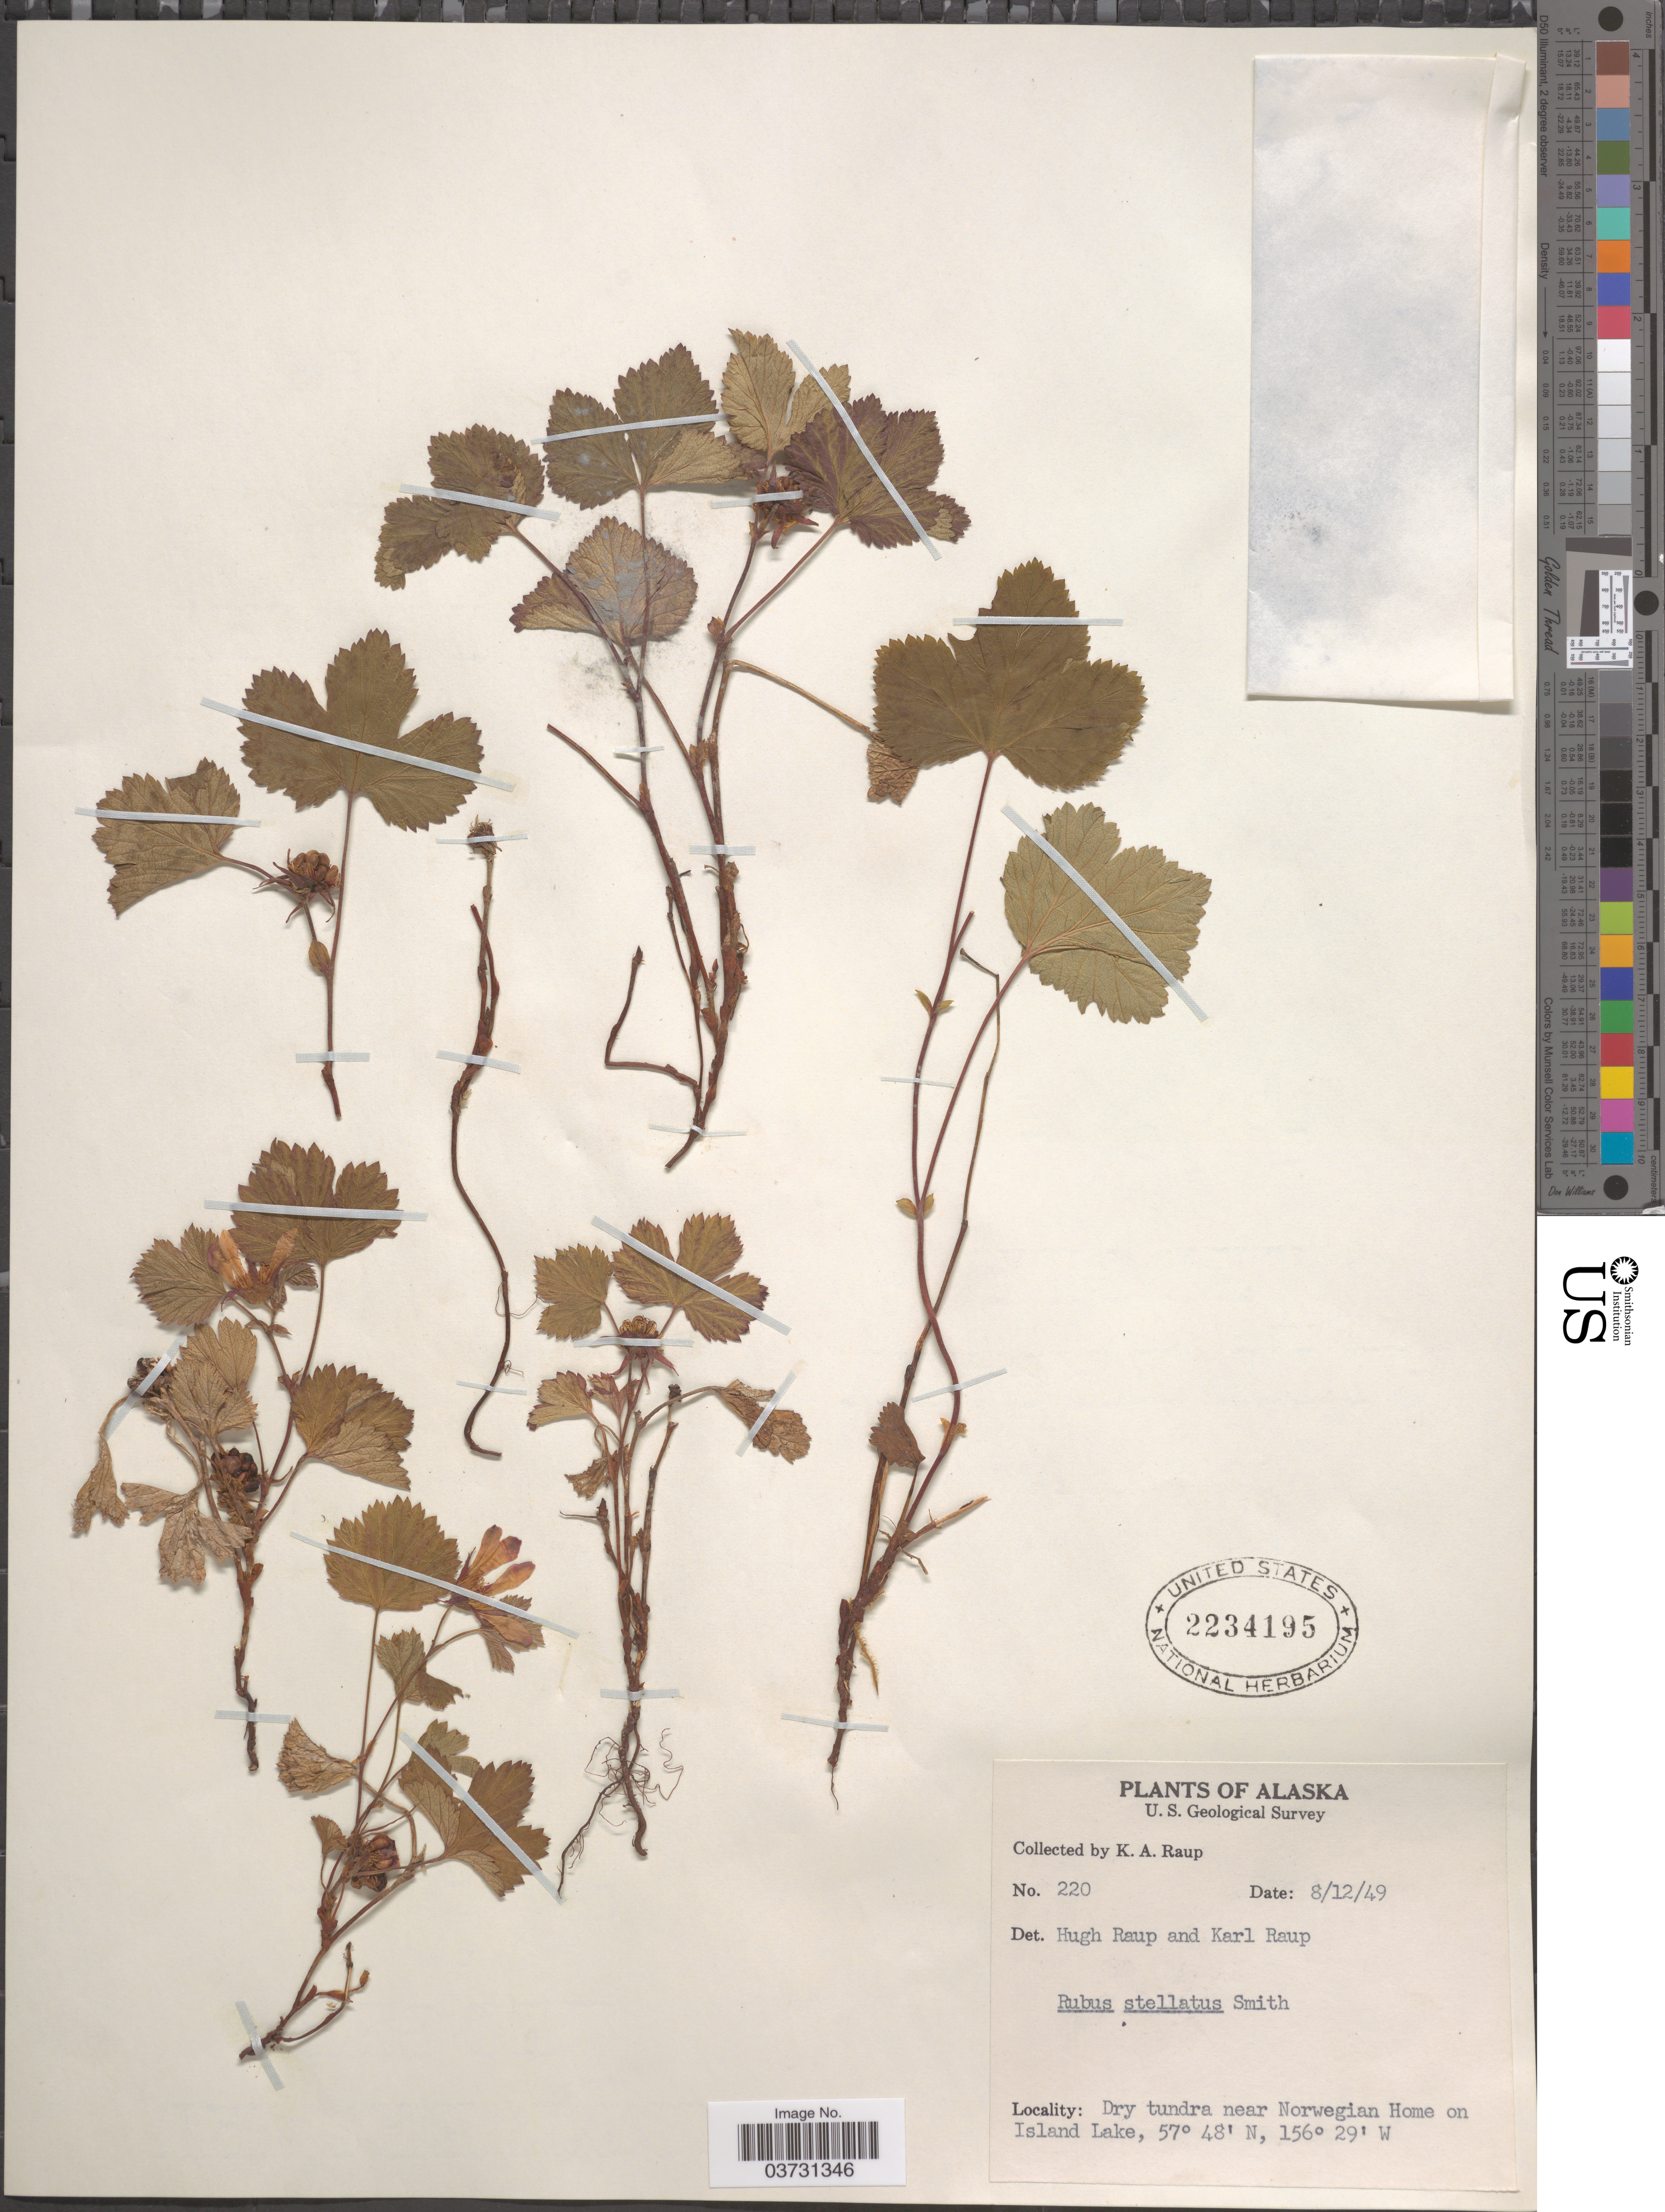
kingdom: Plantae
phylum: Tracheophyta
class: Magnoliopsida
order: Rosales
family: Rosaceae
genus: Rubus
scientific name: Rubus stellatus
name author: Sm.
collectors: K. Raup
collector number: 220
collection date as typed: Transcribed d/m/y: 12/8/49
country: United States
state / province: Alaska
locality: Dry tundra near Norwegian Home on Island Lake.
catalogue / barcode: US 2234195